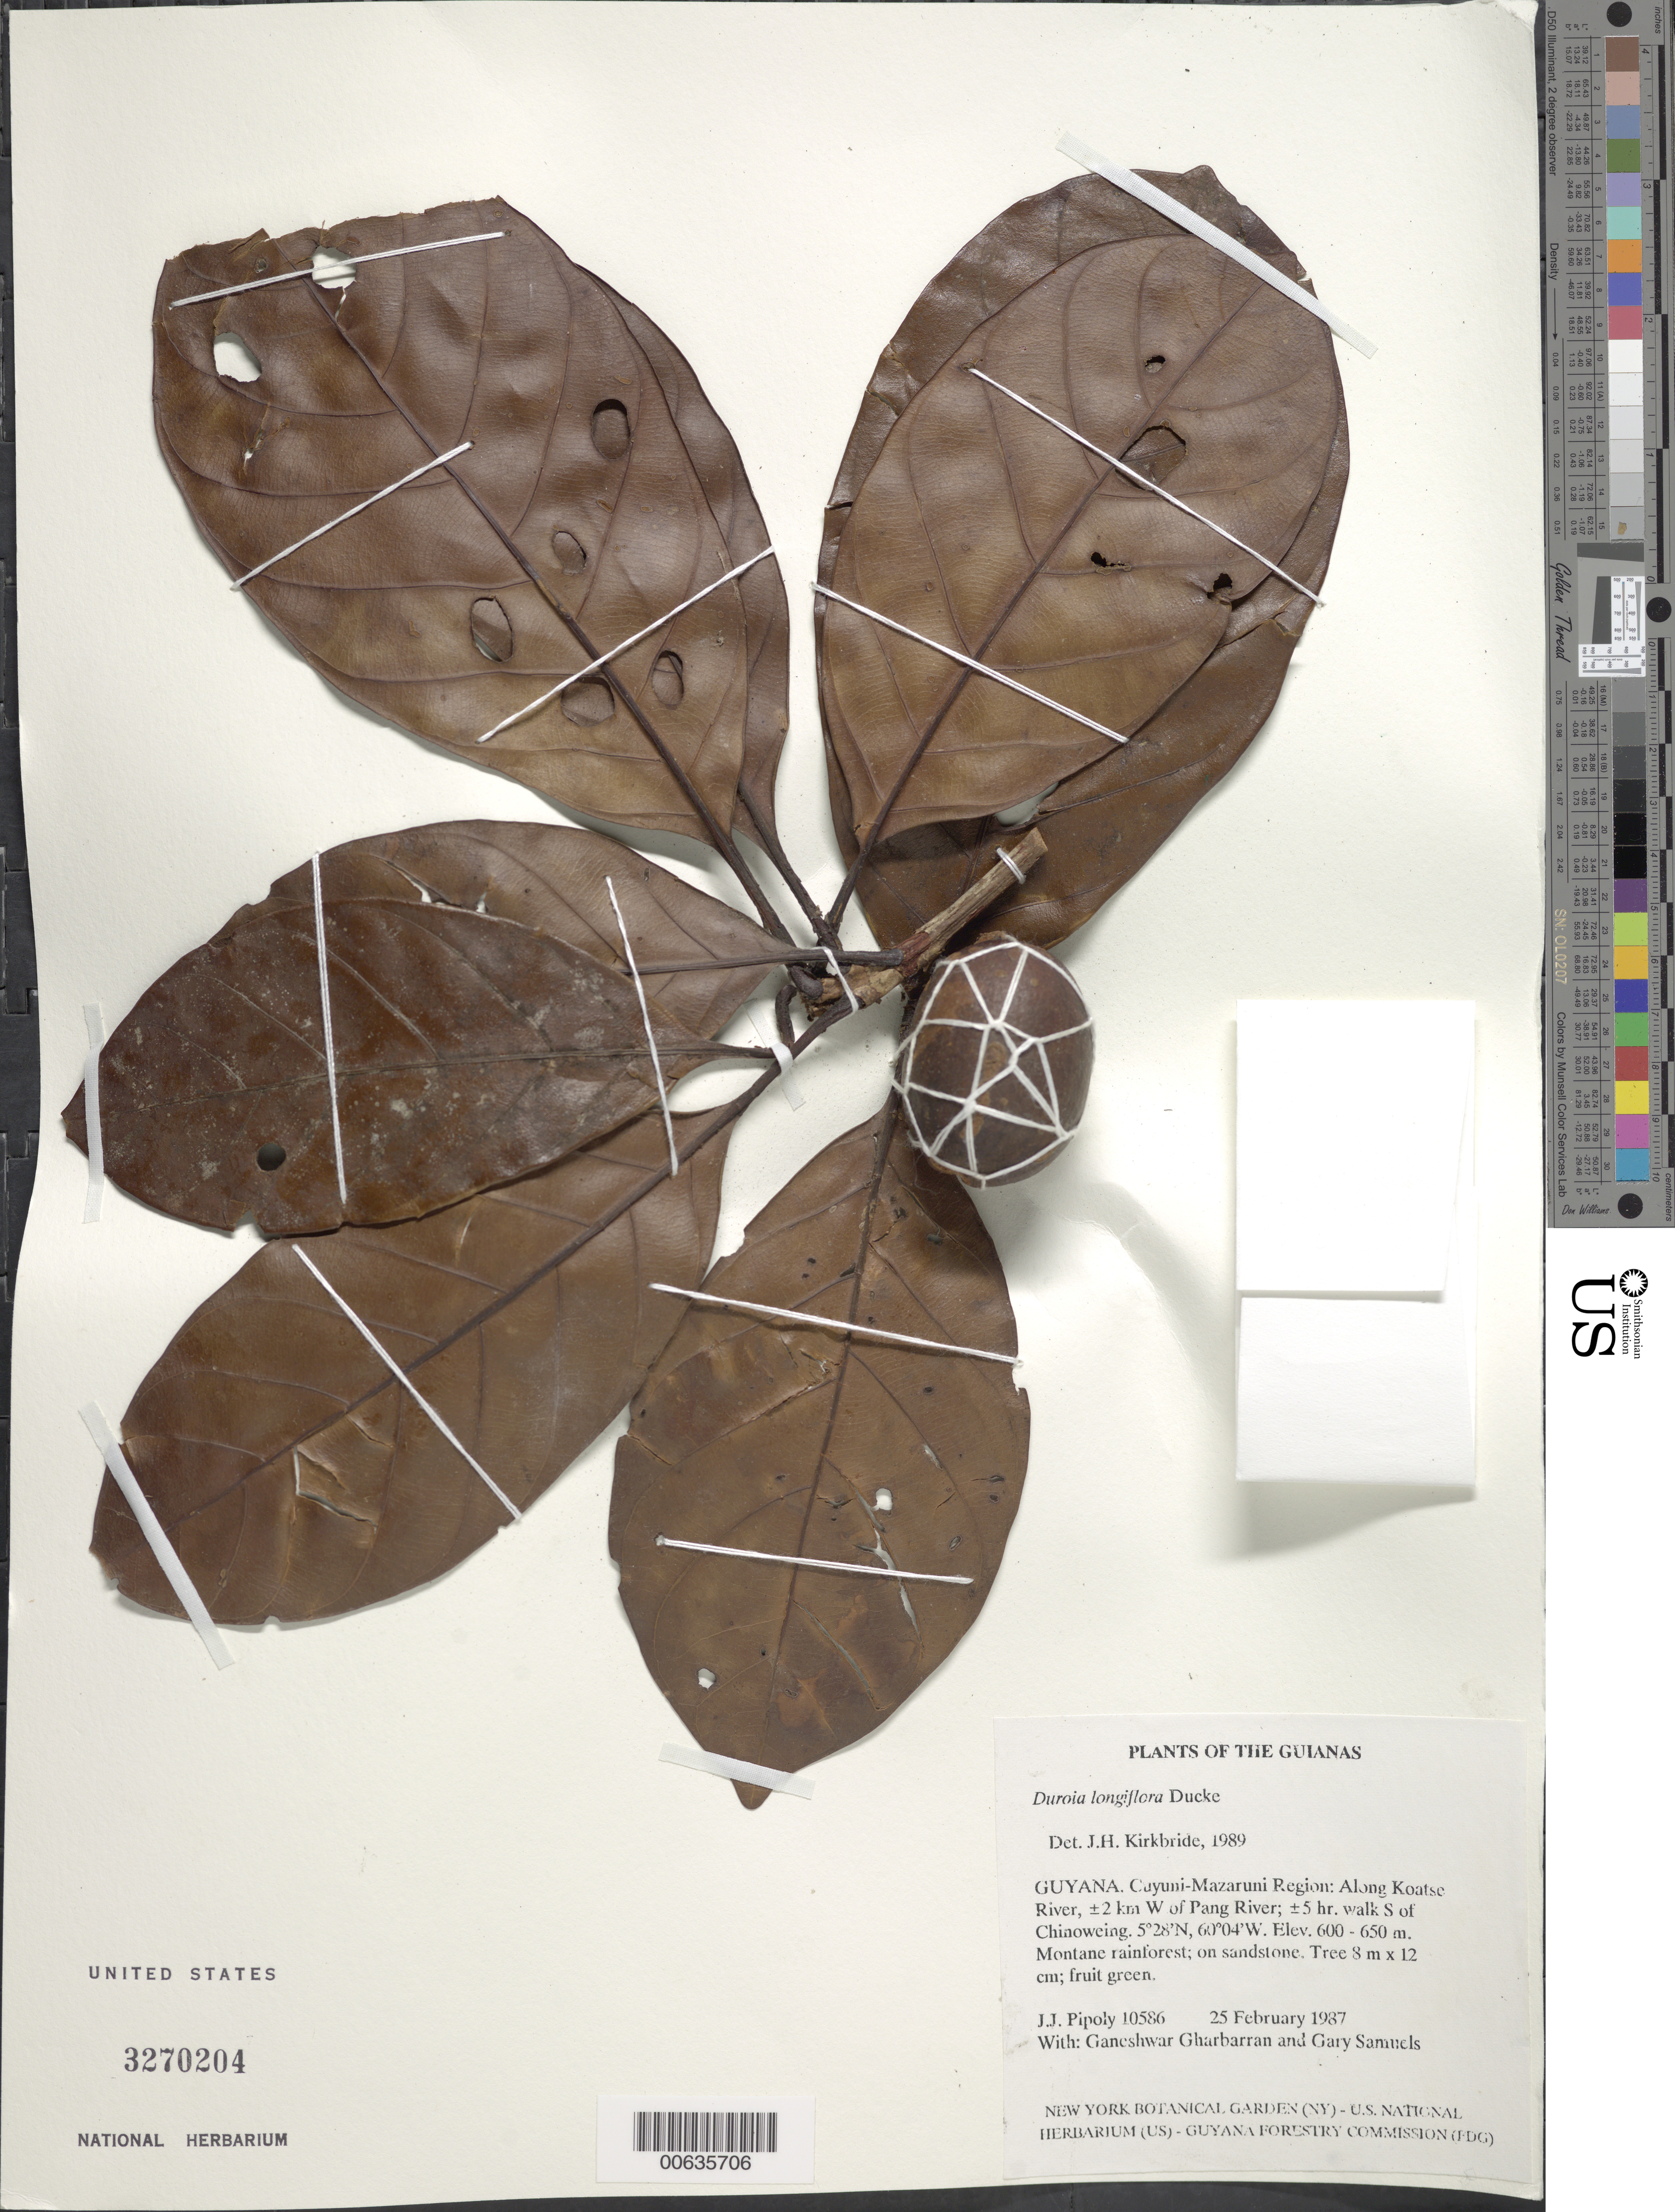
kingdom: Plantae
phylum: Tracheophyta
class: Magnoliopsida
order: Gentianales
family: Rubiaceae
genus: Duroia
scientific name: Duroia longiflora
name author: Ducke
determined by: Kirkbride, J. H.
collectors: J. J. Pipoly, G. Gharbarran & G. Samuels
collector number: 10586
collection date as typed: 25 February 1987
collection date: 1987-02-25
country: Guyana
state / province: Cuyuni-Mazaruni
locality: Along Koatse River, ±2 km W of Pong River; ±5 hr. walk S of Chinoweing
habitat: Montane rainforest; on sandstone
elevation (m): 600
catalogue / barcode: US 3270204